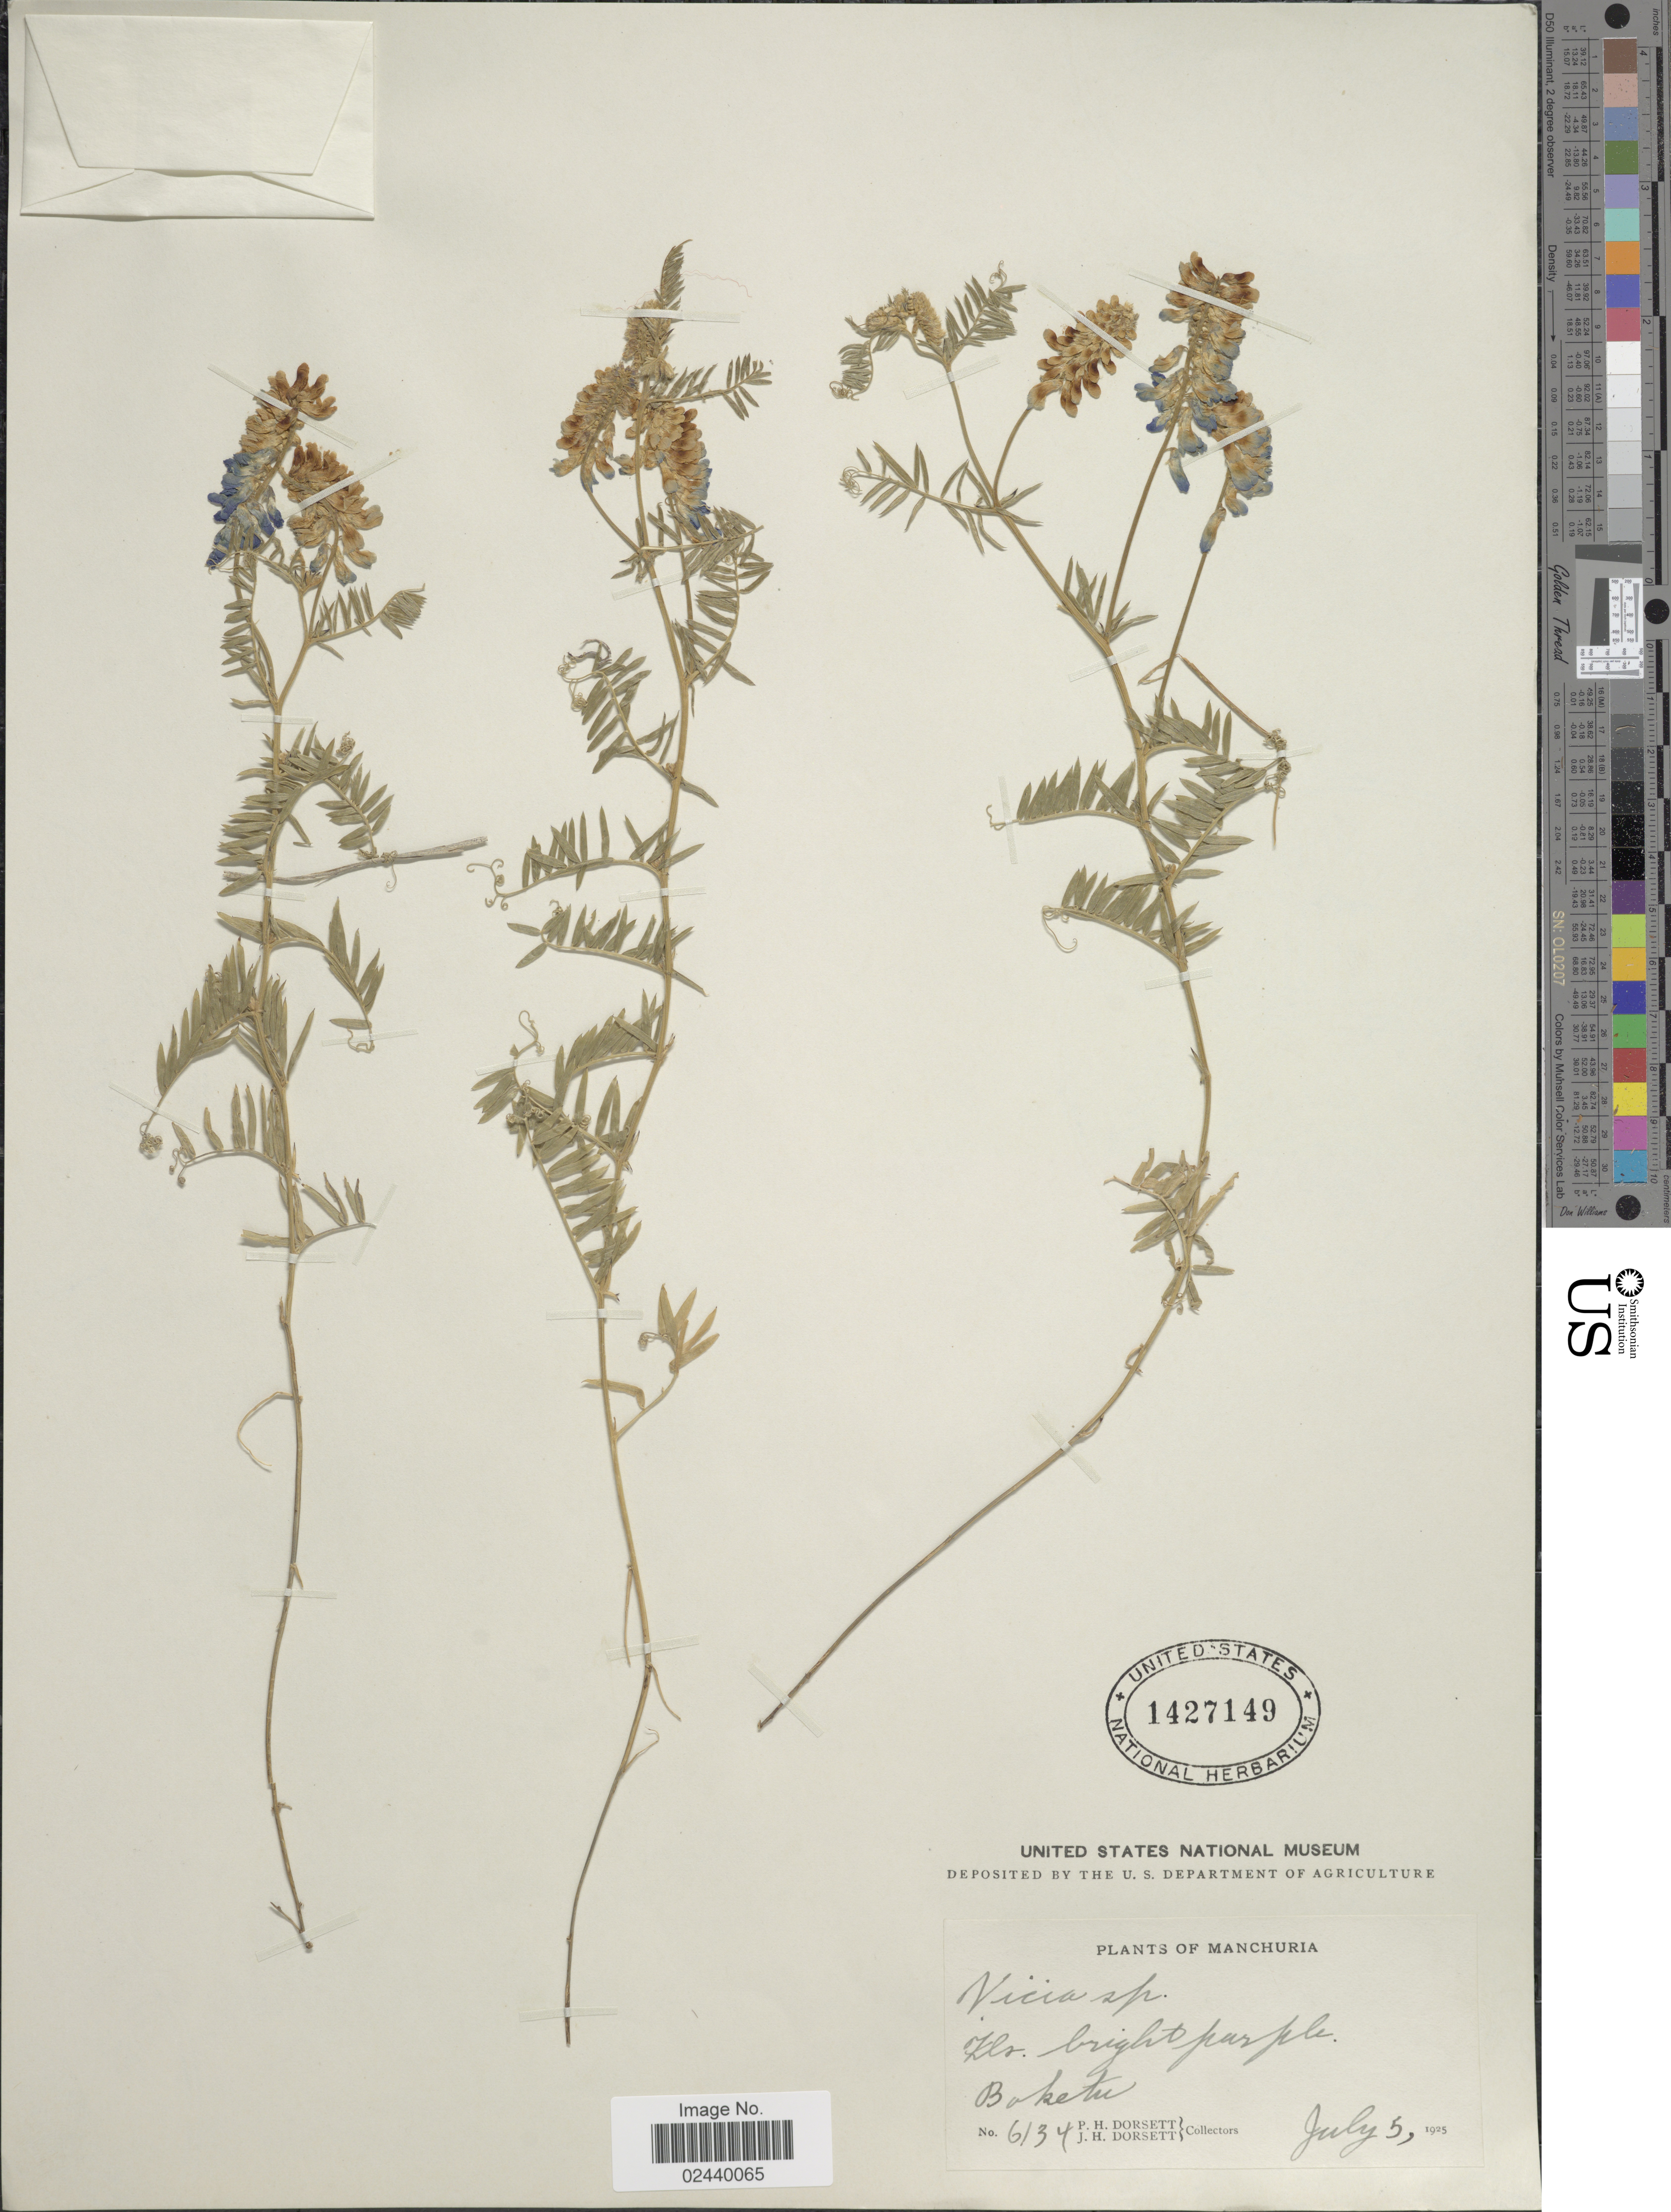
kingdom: Plantae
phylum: Tracheophyta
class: Magnoliopsida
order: Fabales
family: Fabaceae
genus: Vicia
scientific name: Vicia sp.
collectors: P. H. Dorsett & J. Dorsett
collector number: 6134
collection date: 1925-07-05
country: China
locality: Manchuria, Boketu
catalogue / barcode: US 1427149